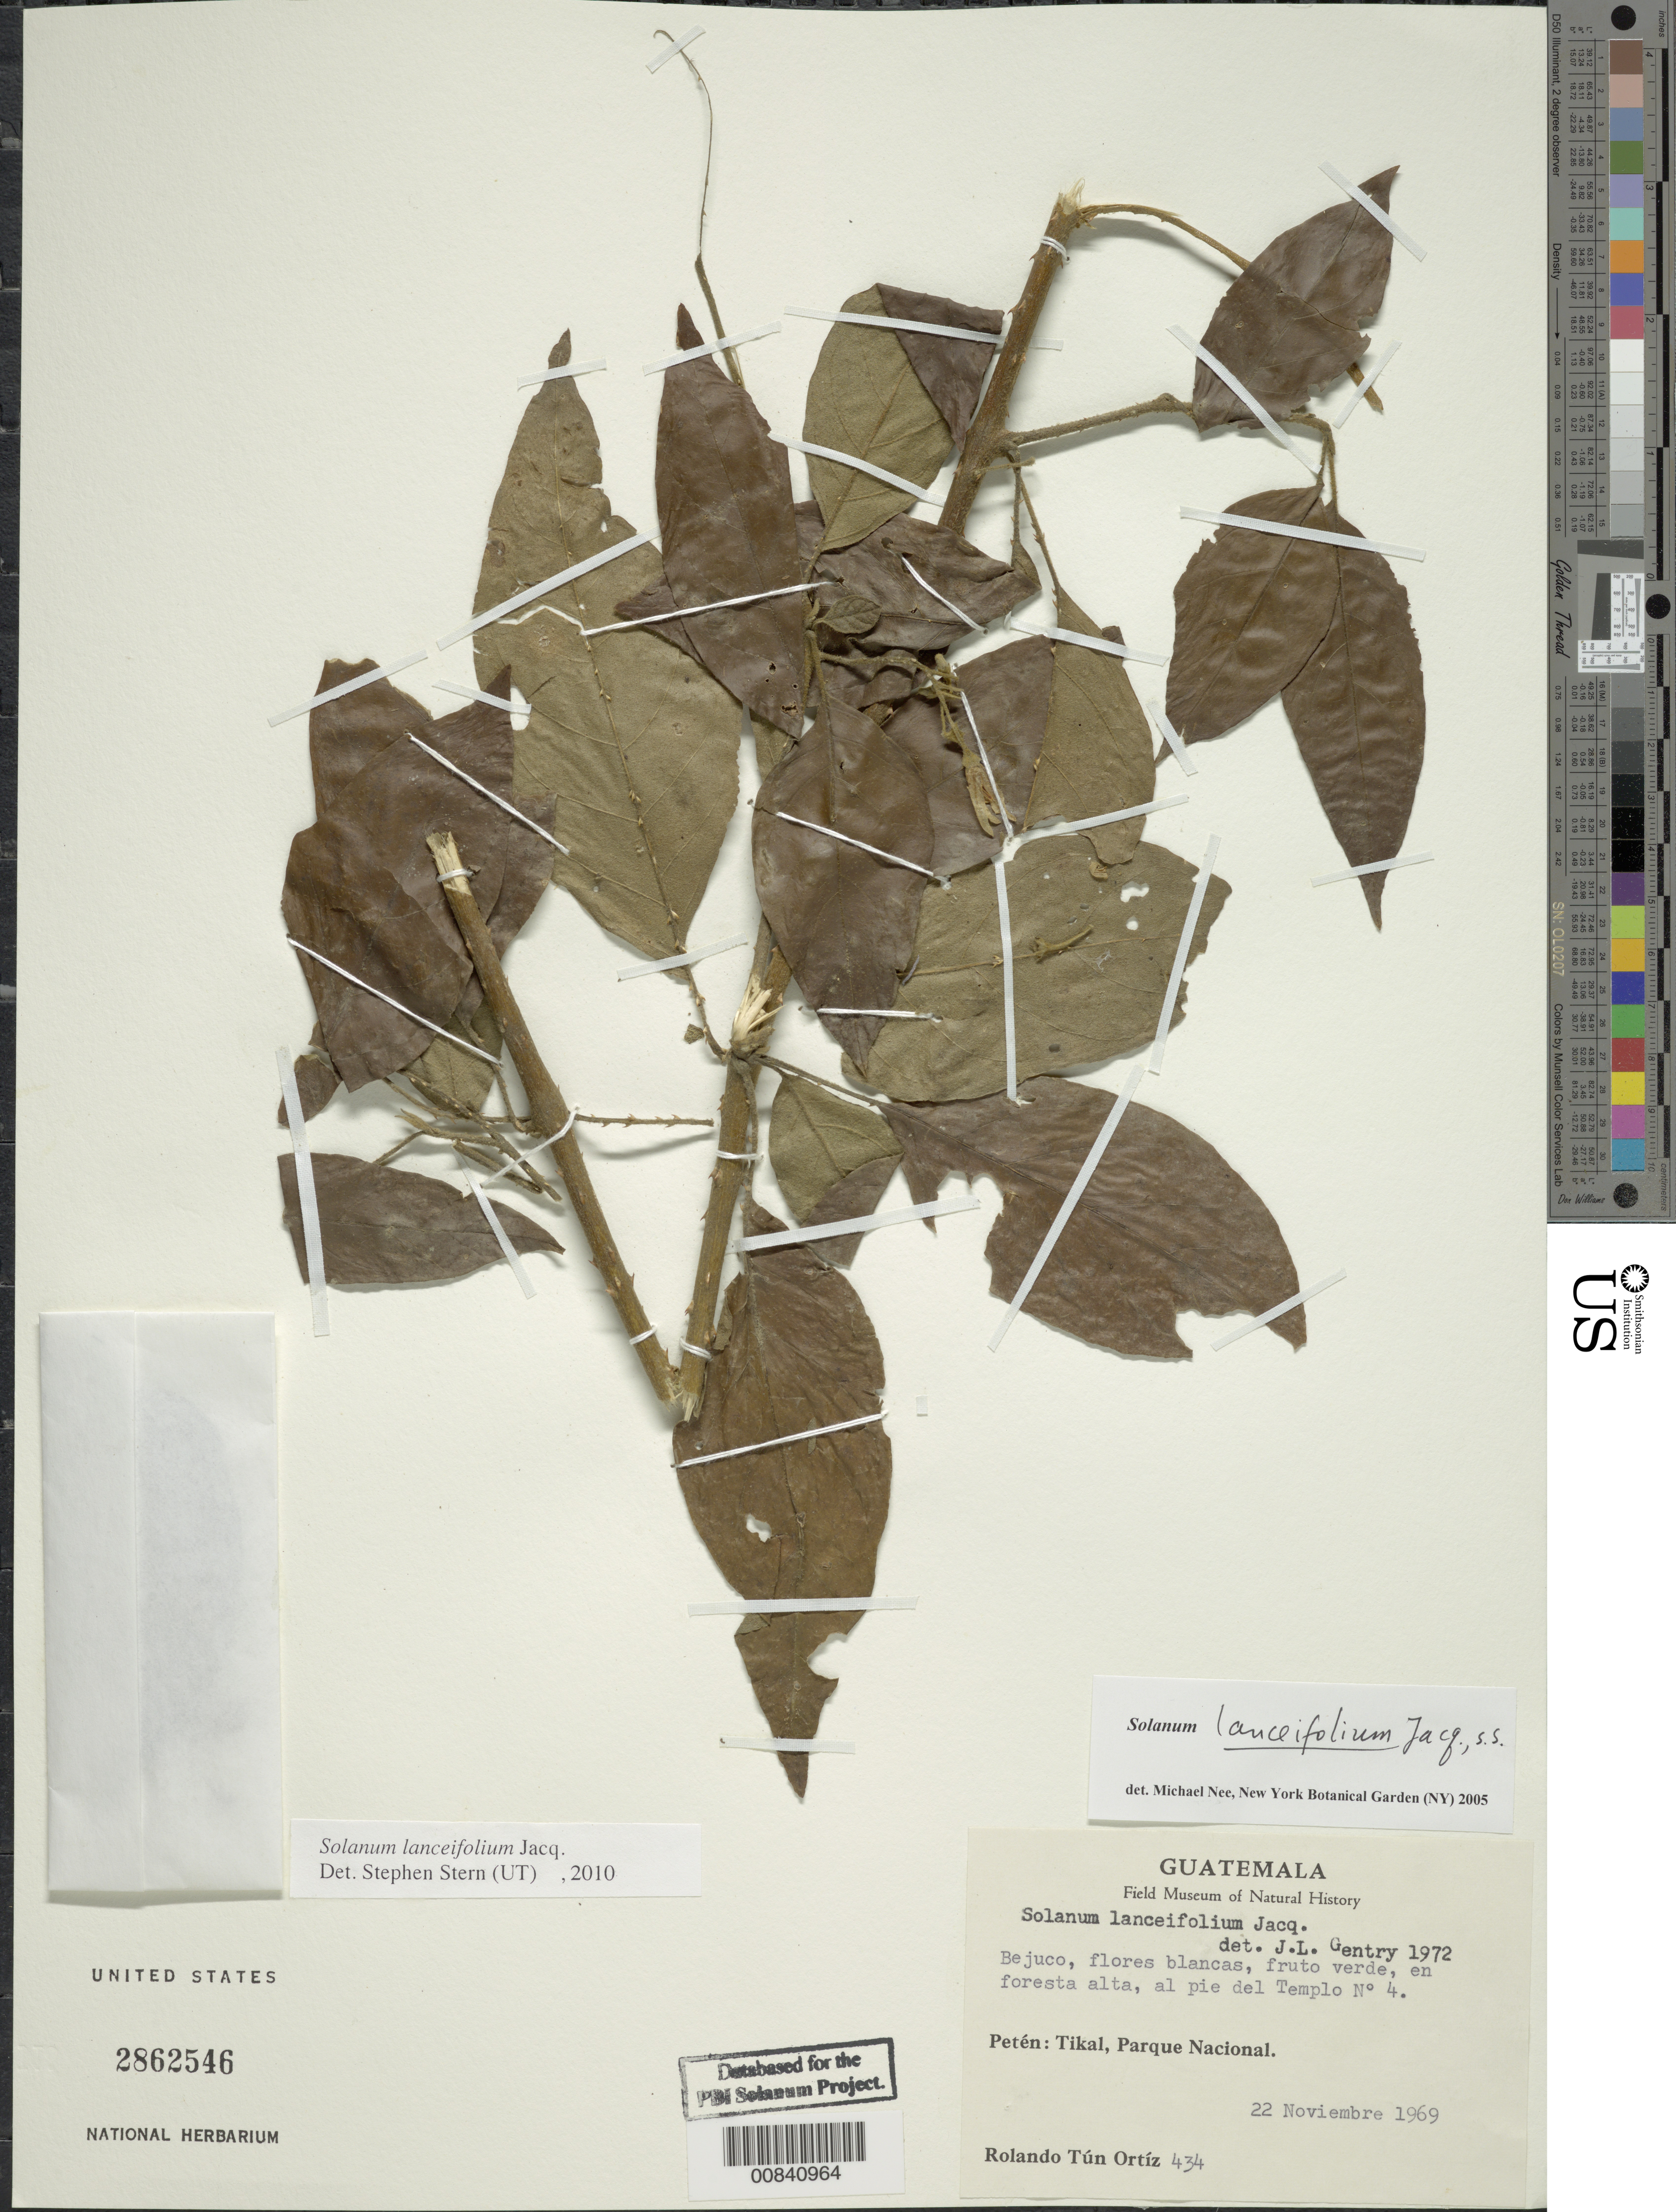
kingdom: Plantae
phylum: Tracheophyta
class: Magnoliopsida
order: Solanales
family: Solanaceae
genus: Solanum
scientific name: Solanum lanceifolium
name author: Jacq.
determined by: Nee, Michael H.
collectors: R. Tún Ortíz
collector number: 434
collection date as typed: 22 Nov 1969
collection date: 1969-11-22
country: Guatemala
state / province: El Petén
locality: Tikal, Parque Nacional. Al pie del Templo no. 4.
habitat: en foresta alta.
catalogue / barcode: US 2862546